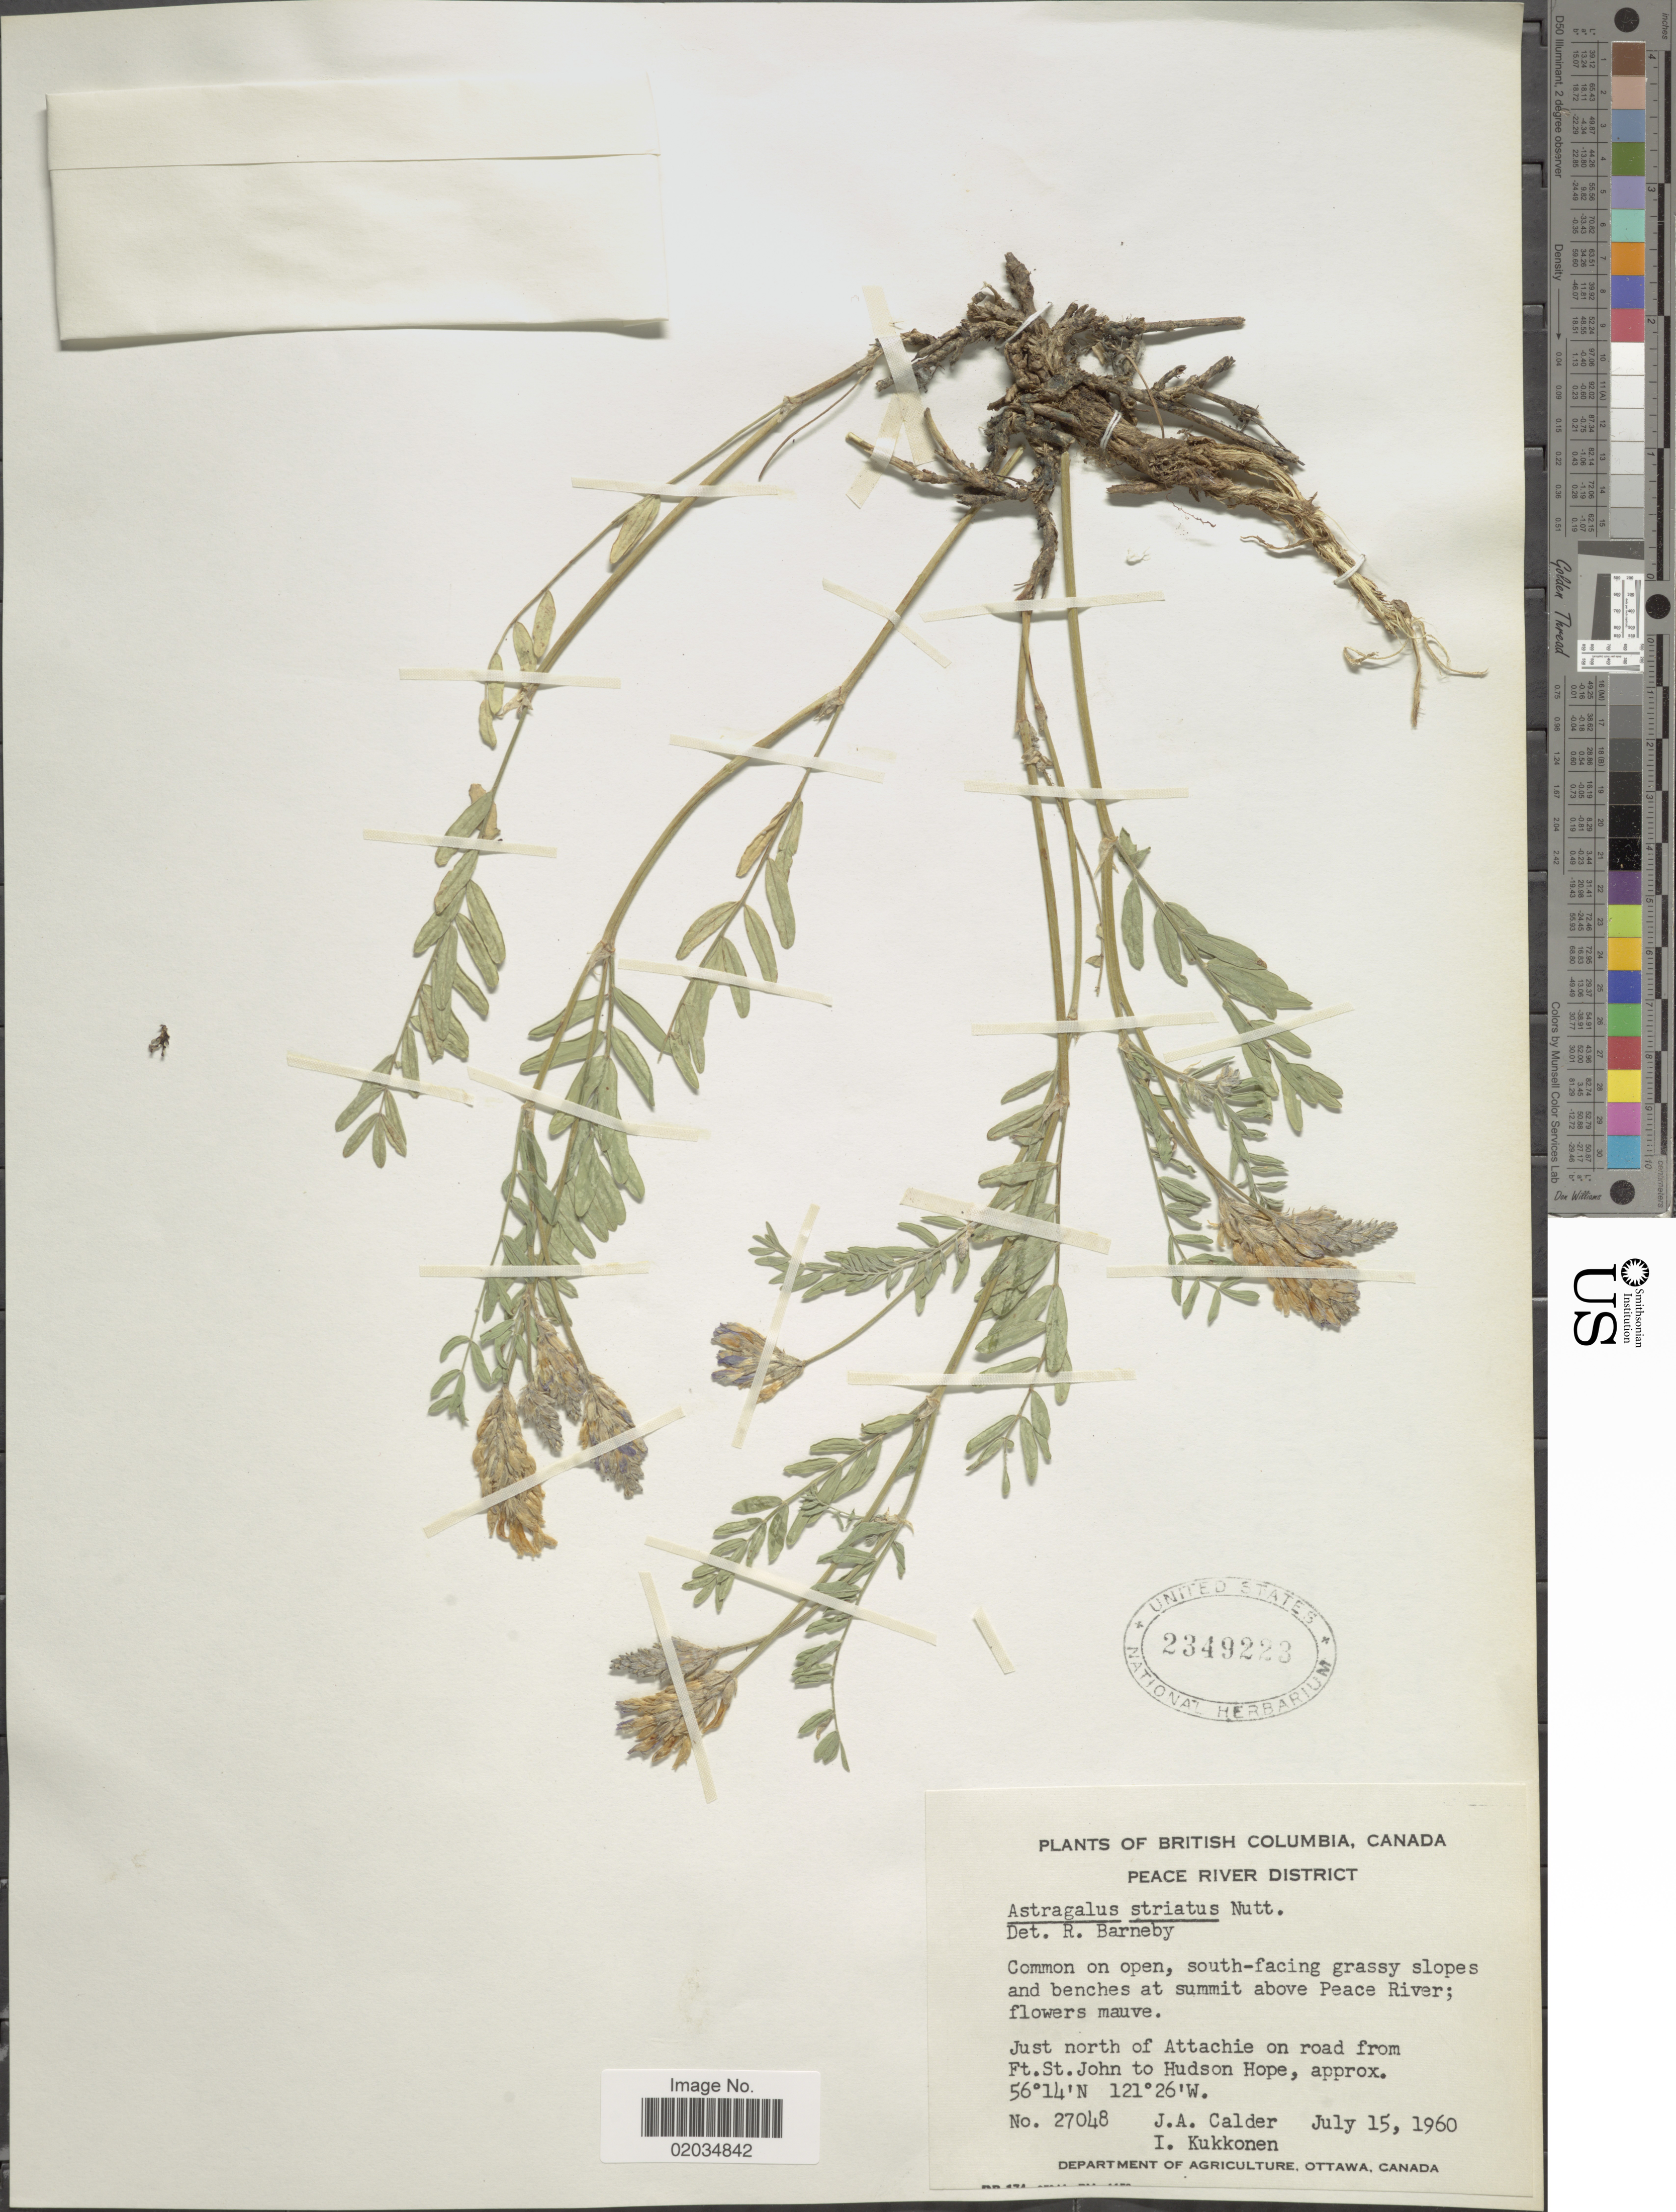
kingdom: Plantae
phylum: Tracheophyta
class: Magnoliopsida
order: Fabales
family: Fabaceae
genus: Astragalus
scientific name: Astragalus striatus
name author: Nutt.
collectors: J. A. Calder & I. Kukkonen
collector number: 27048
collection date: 1960-07-15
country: Canada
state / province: British Columbia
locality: Peace River District. Just north of Attachie on road from Ft. St. John to Hudson Pope. at summit above Peace River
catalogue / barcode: US 2349223